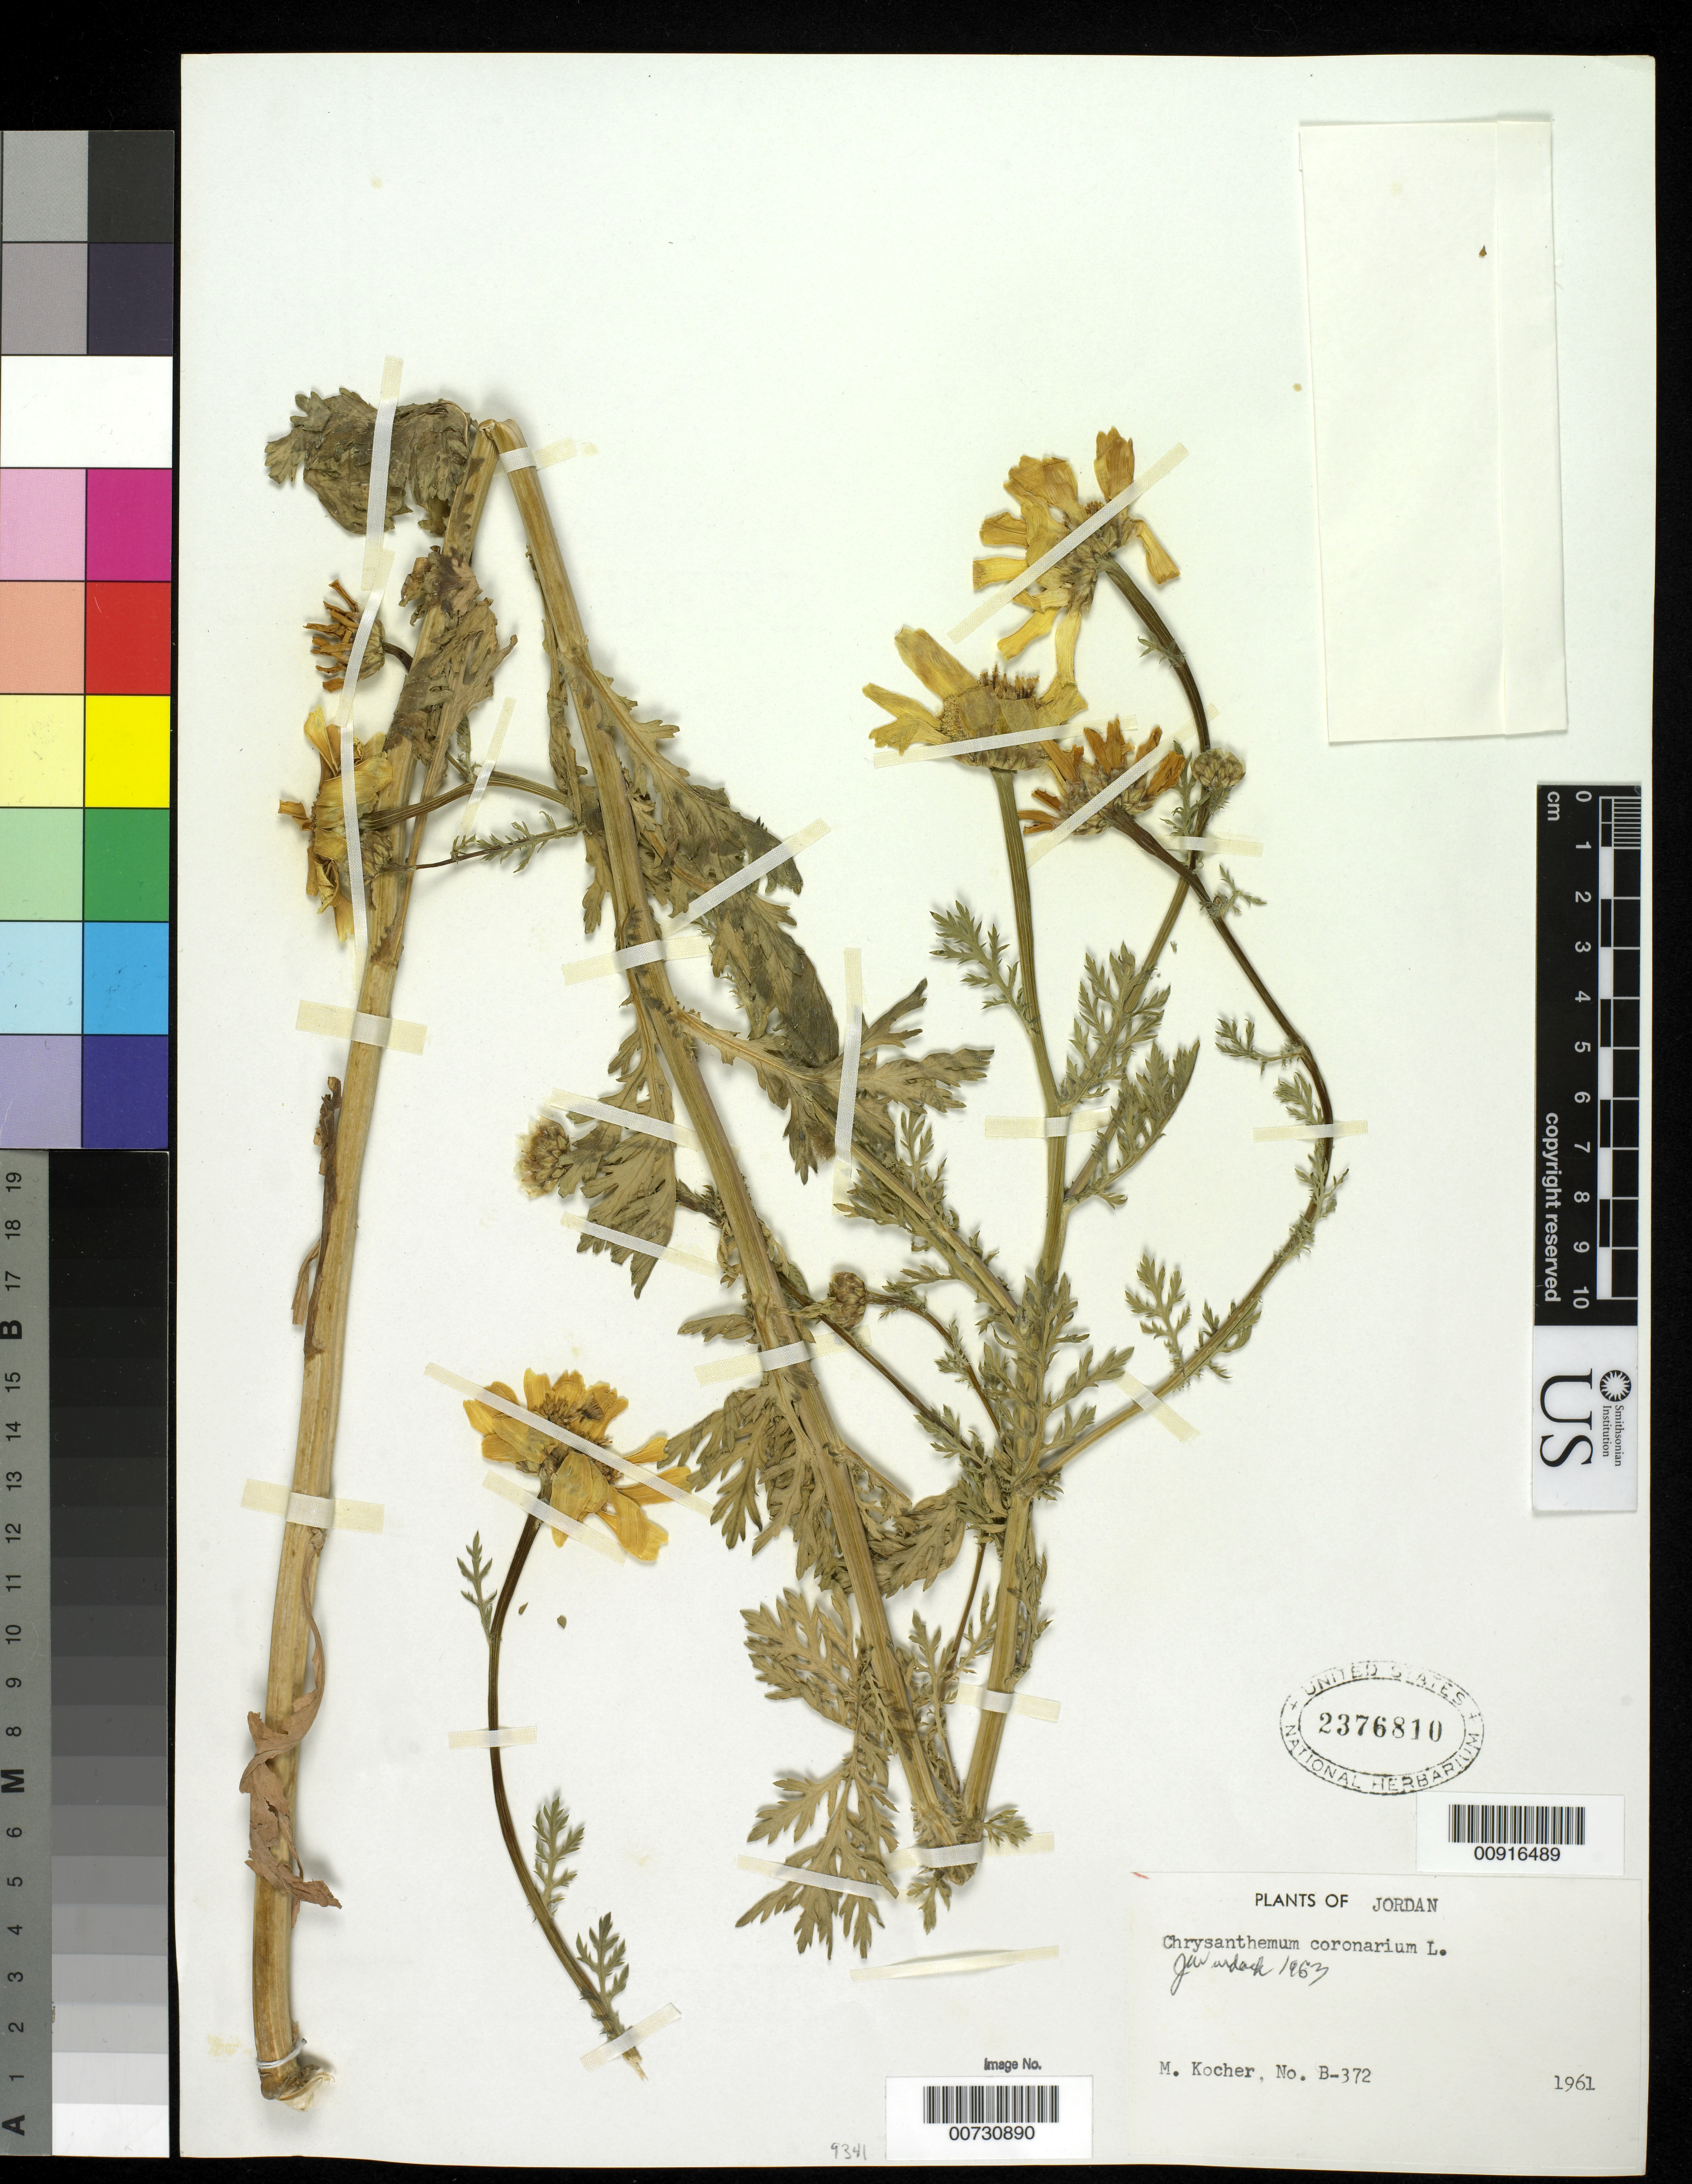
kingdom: Plantae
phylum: Tracheophyta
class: Magnoliopsida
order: Asterales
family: Asteraceae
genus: Chrysanthemum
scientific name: Chrysanthemum coronarium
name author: L.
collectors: M. Kocher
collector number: B-372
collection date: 1961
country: Jordan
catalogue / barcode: US 2376810